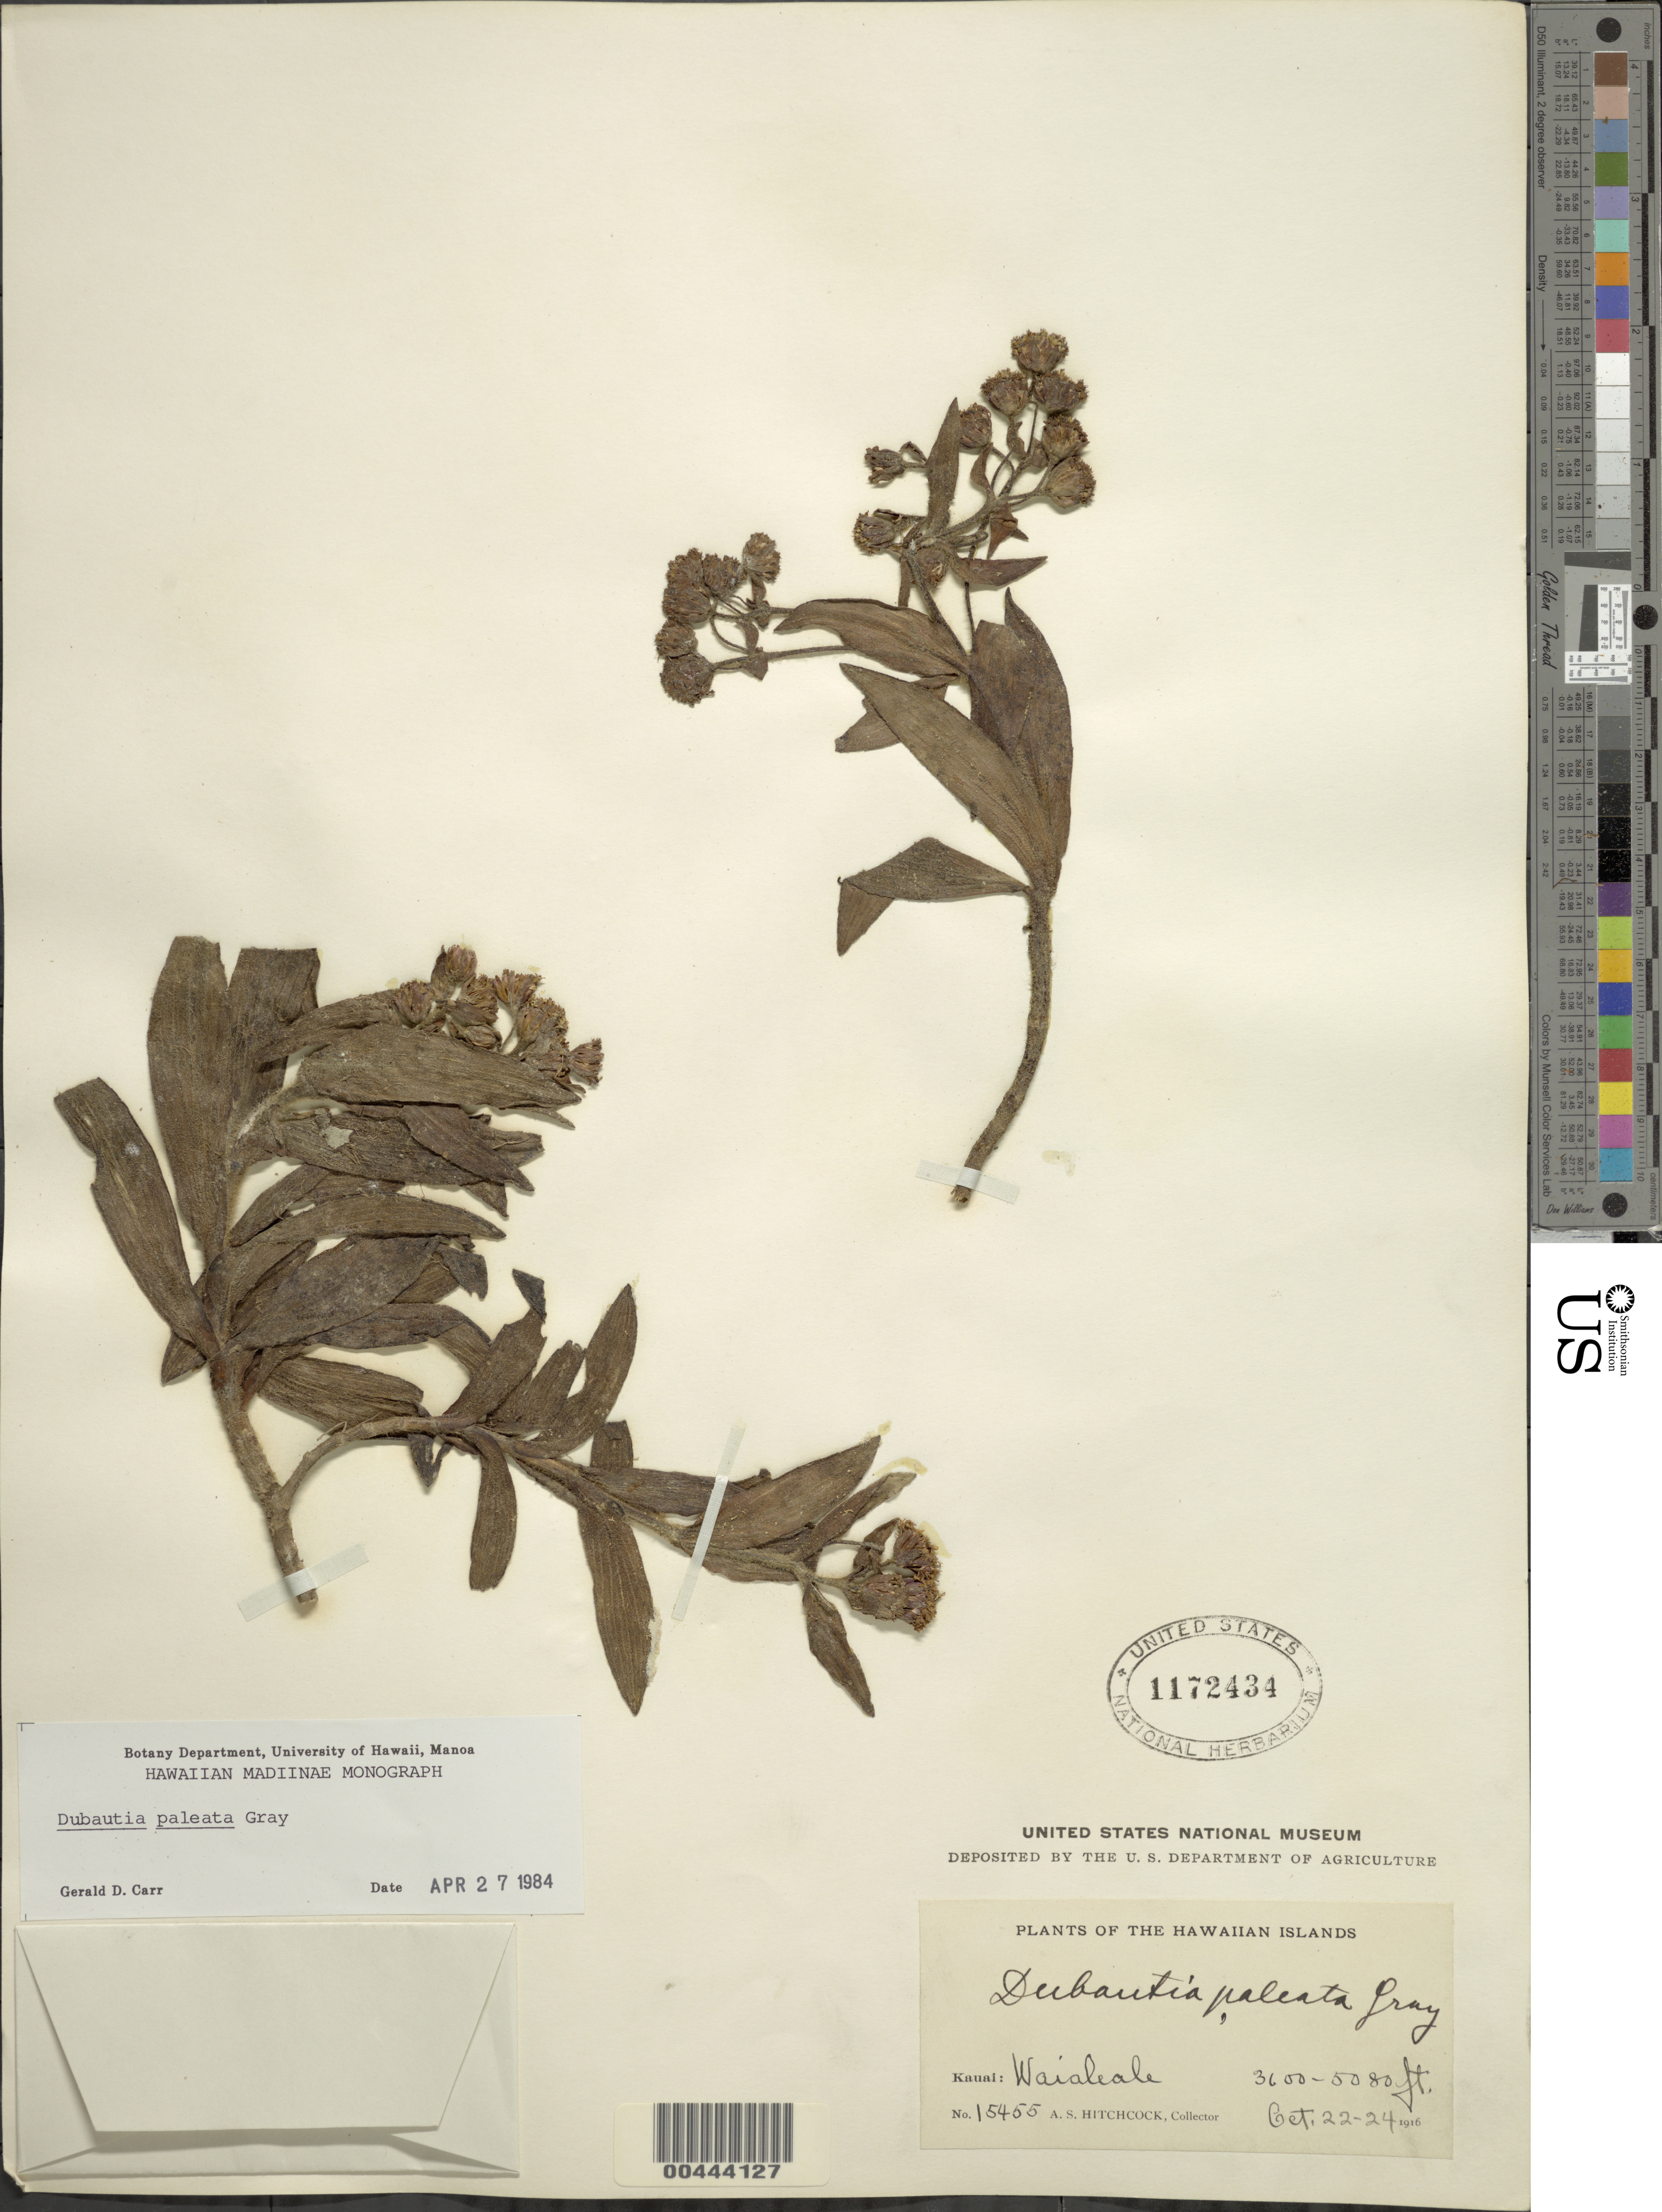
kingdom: Plantae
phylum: Tracheophyta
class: Magnoliopsida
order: Asterales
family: Asteraceae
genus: Dubautia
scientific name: Dubautia paleata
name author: A. Gray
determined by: Carr, G. D.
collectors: A. S. Hitchcock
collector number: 15455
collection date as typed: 22 Oct 1916 to 24 Oct 1916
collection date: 1916-10-22/1916-10-24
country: United States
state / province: Hawaii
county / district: Kauai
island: Kaua'i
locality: Waialeale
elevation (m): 1097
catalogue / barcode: US 1172434